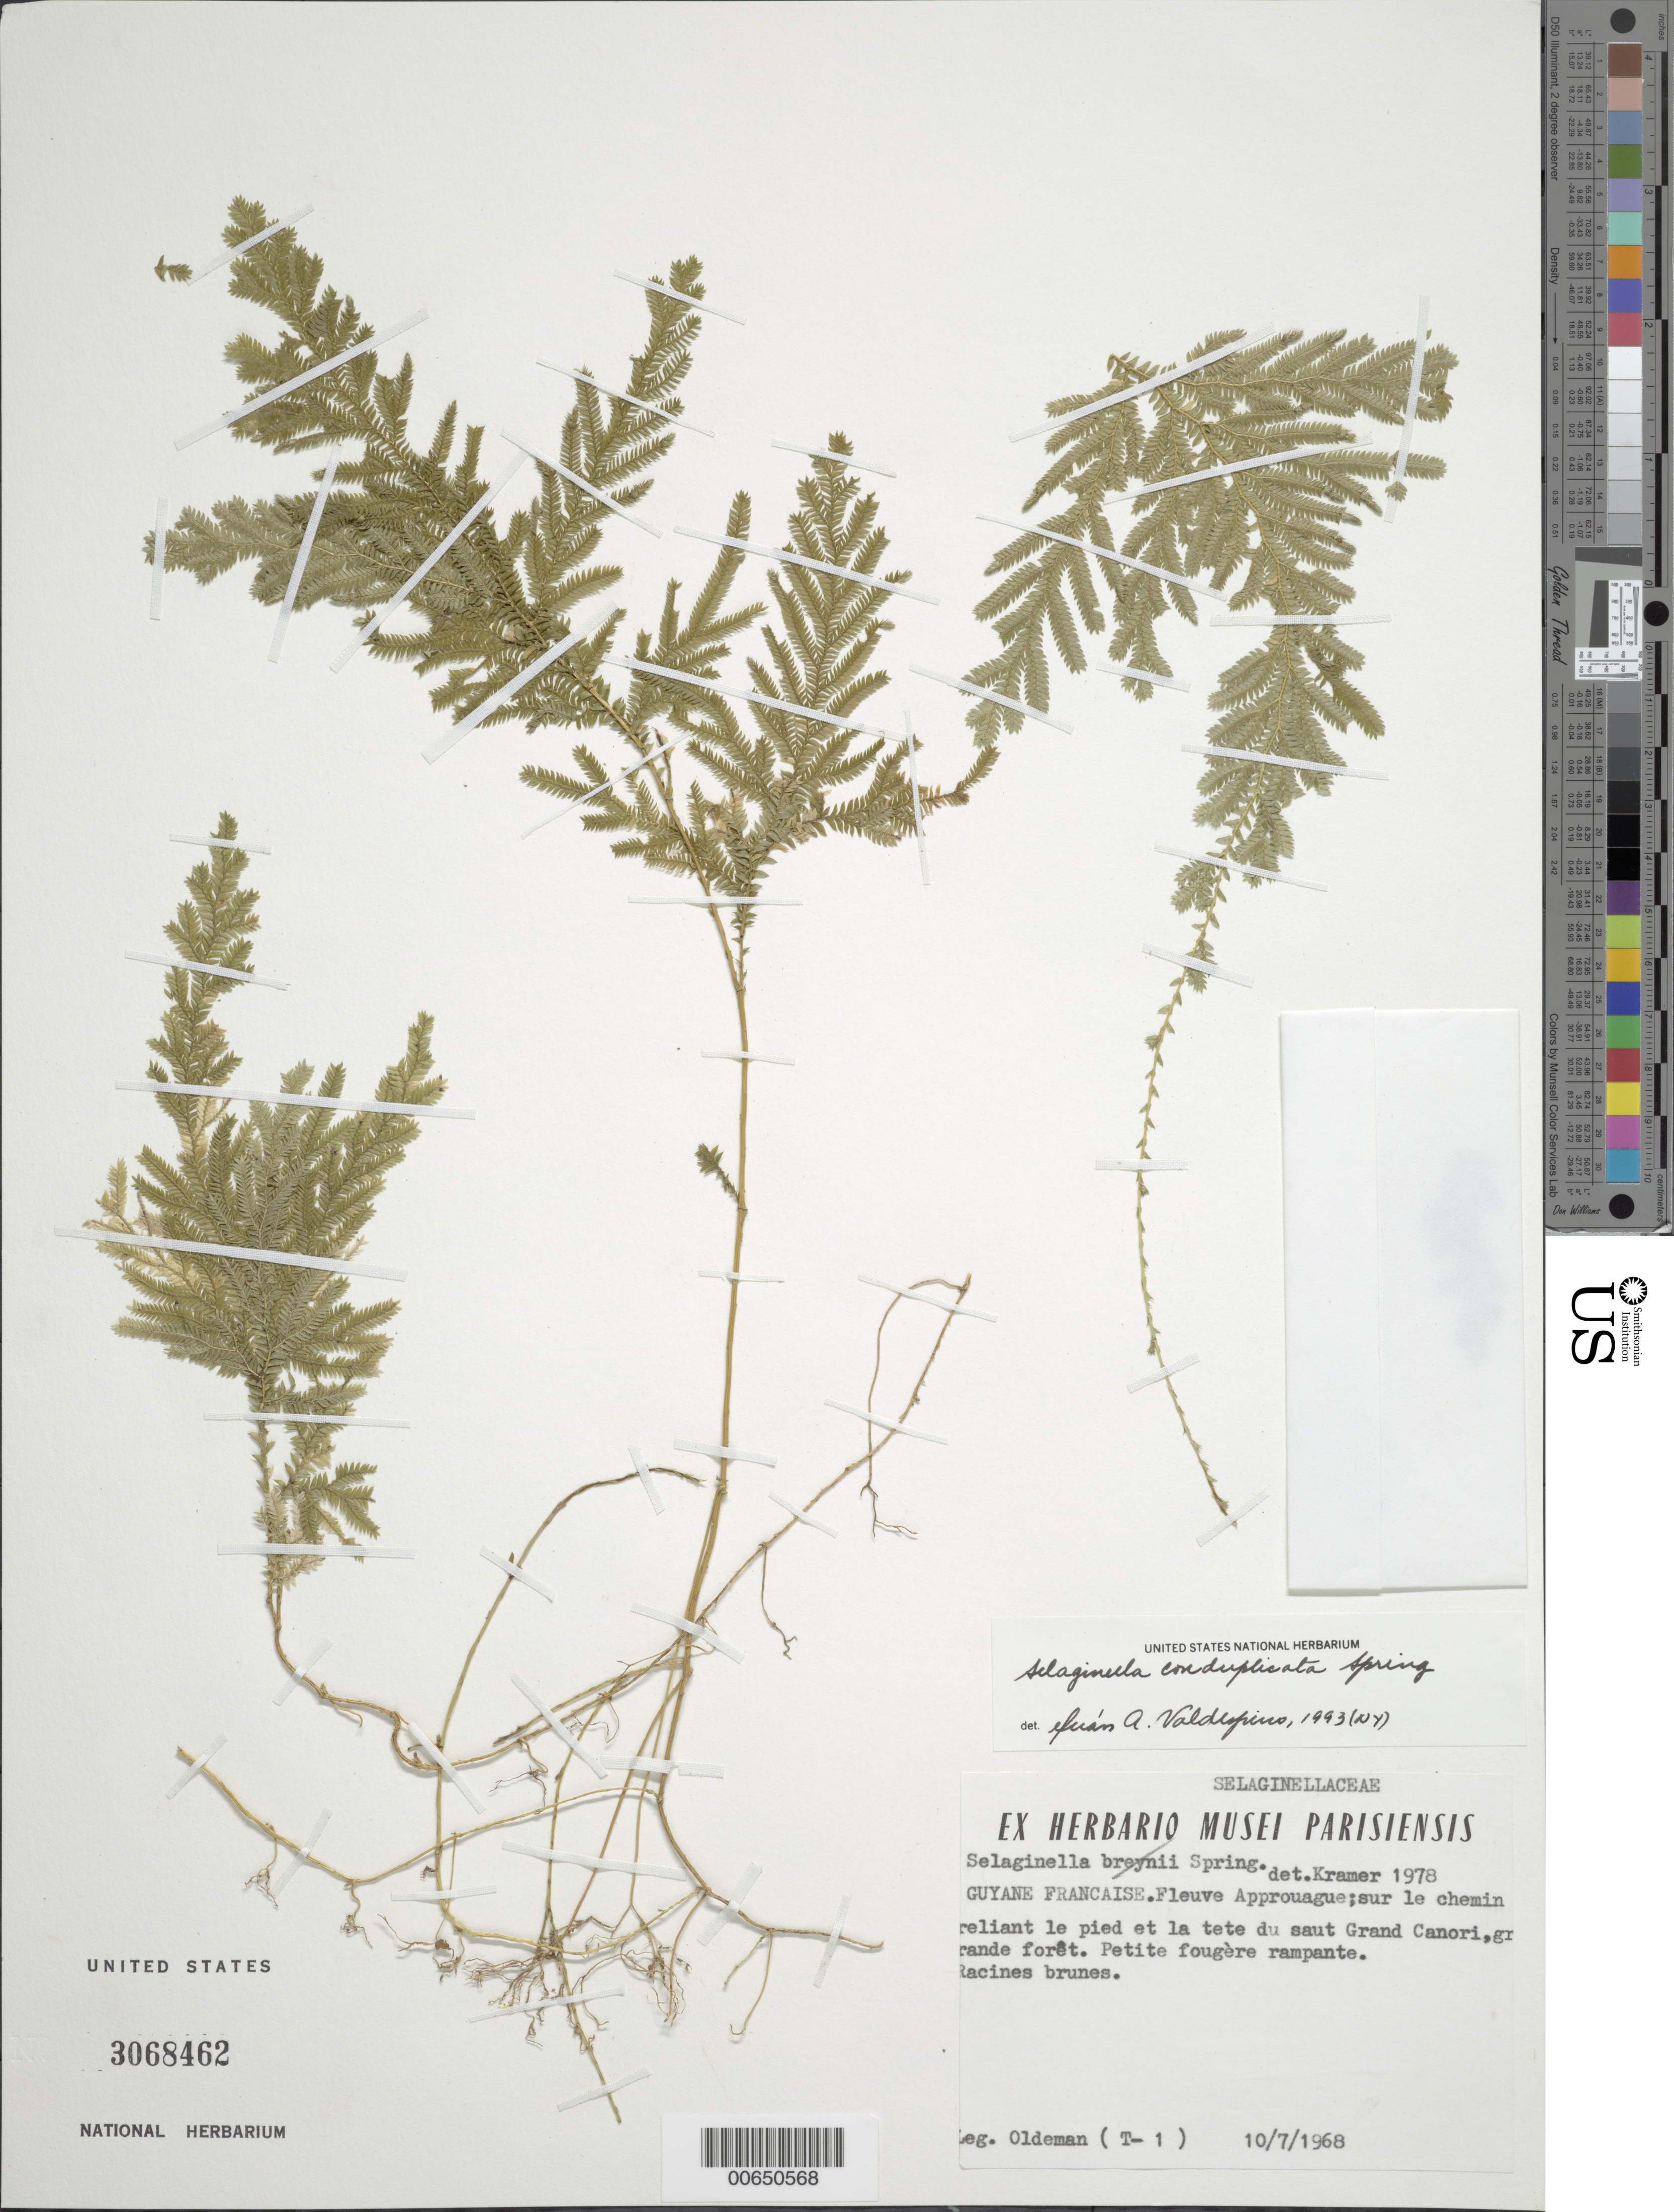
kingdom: Plantae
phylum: Tracheophyta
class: Lycopodiopsida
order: Selaginellales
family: Selaginellaceae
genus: Selaginella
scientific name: Selaginella conduplicata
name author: Spring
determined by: Valdespino, I. A., (PMA), Universidad de Panama (PANAMA)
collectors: R. Oldeman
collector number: T 1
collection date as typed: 10-Jul-68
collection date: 1968-07-10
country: French Guiana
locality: Approuague R., sur le chemin reliant le pied et la tete du saut Grand Cañori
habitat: Large forest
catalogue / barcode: US 3068462